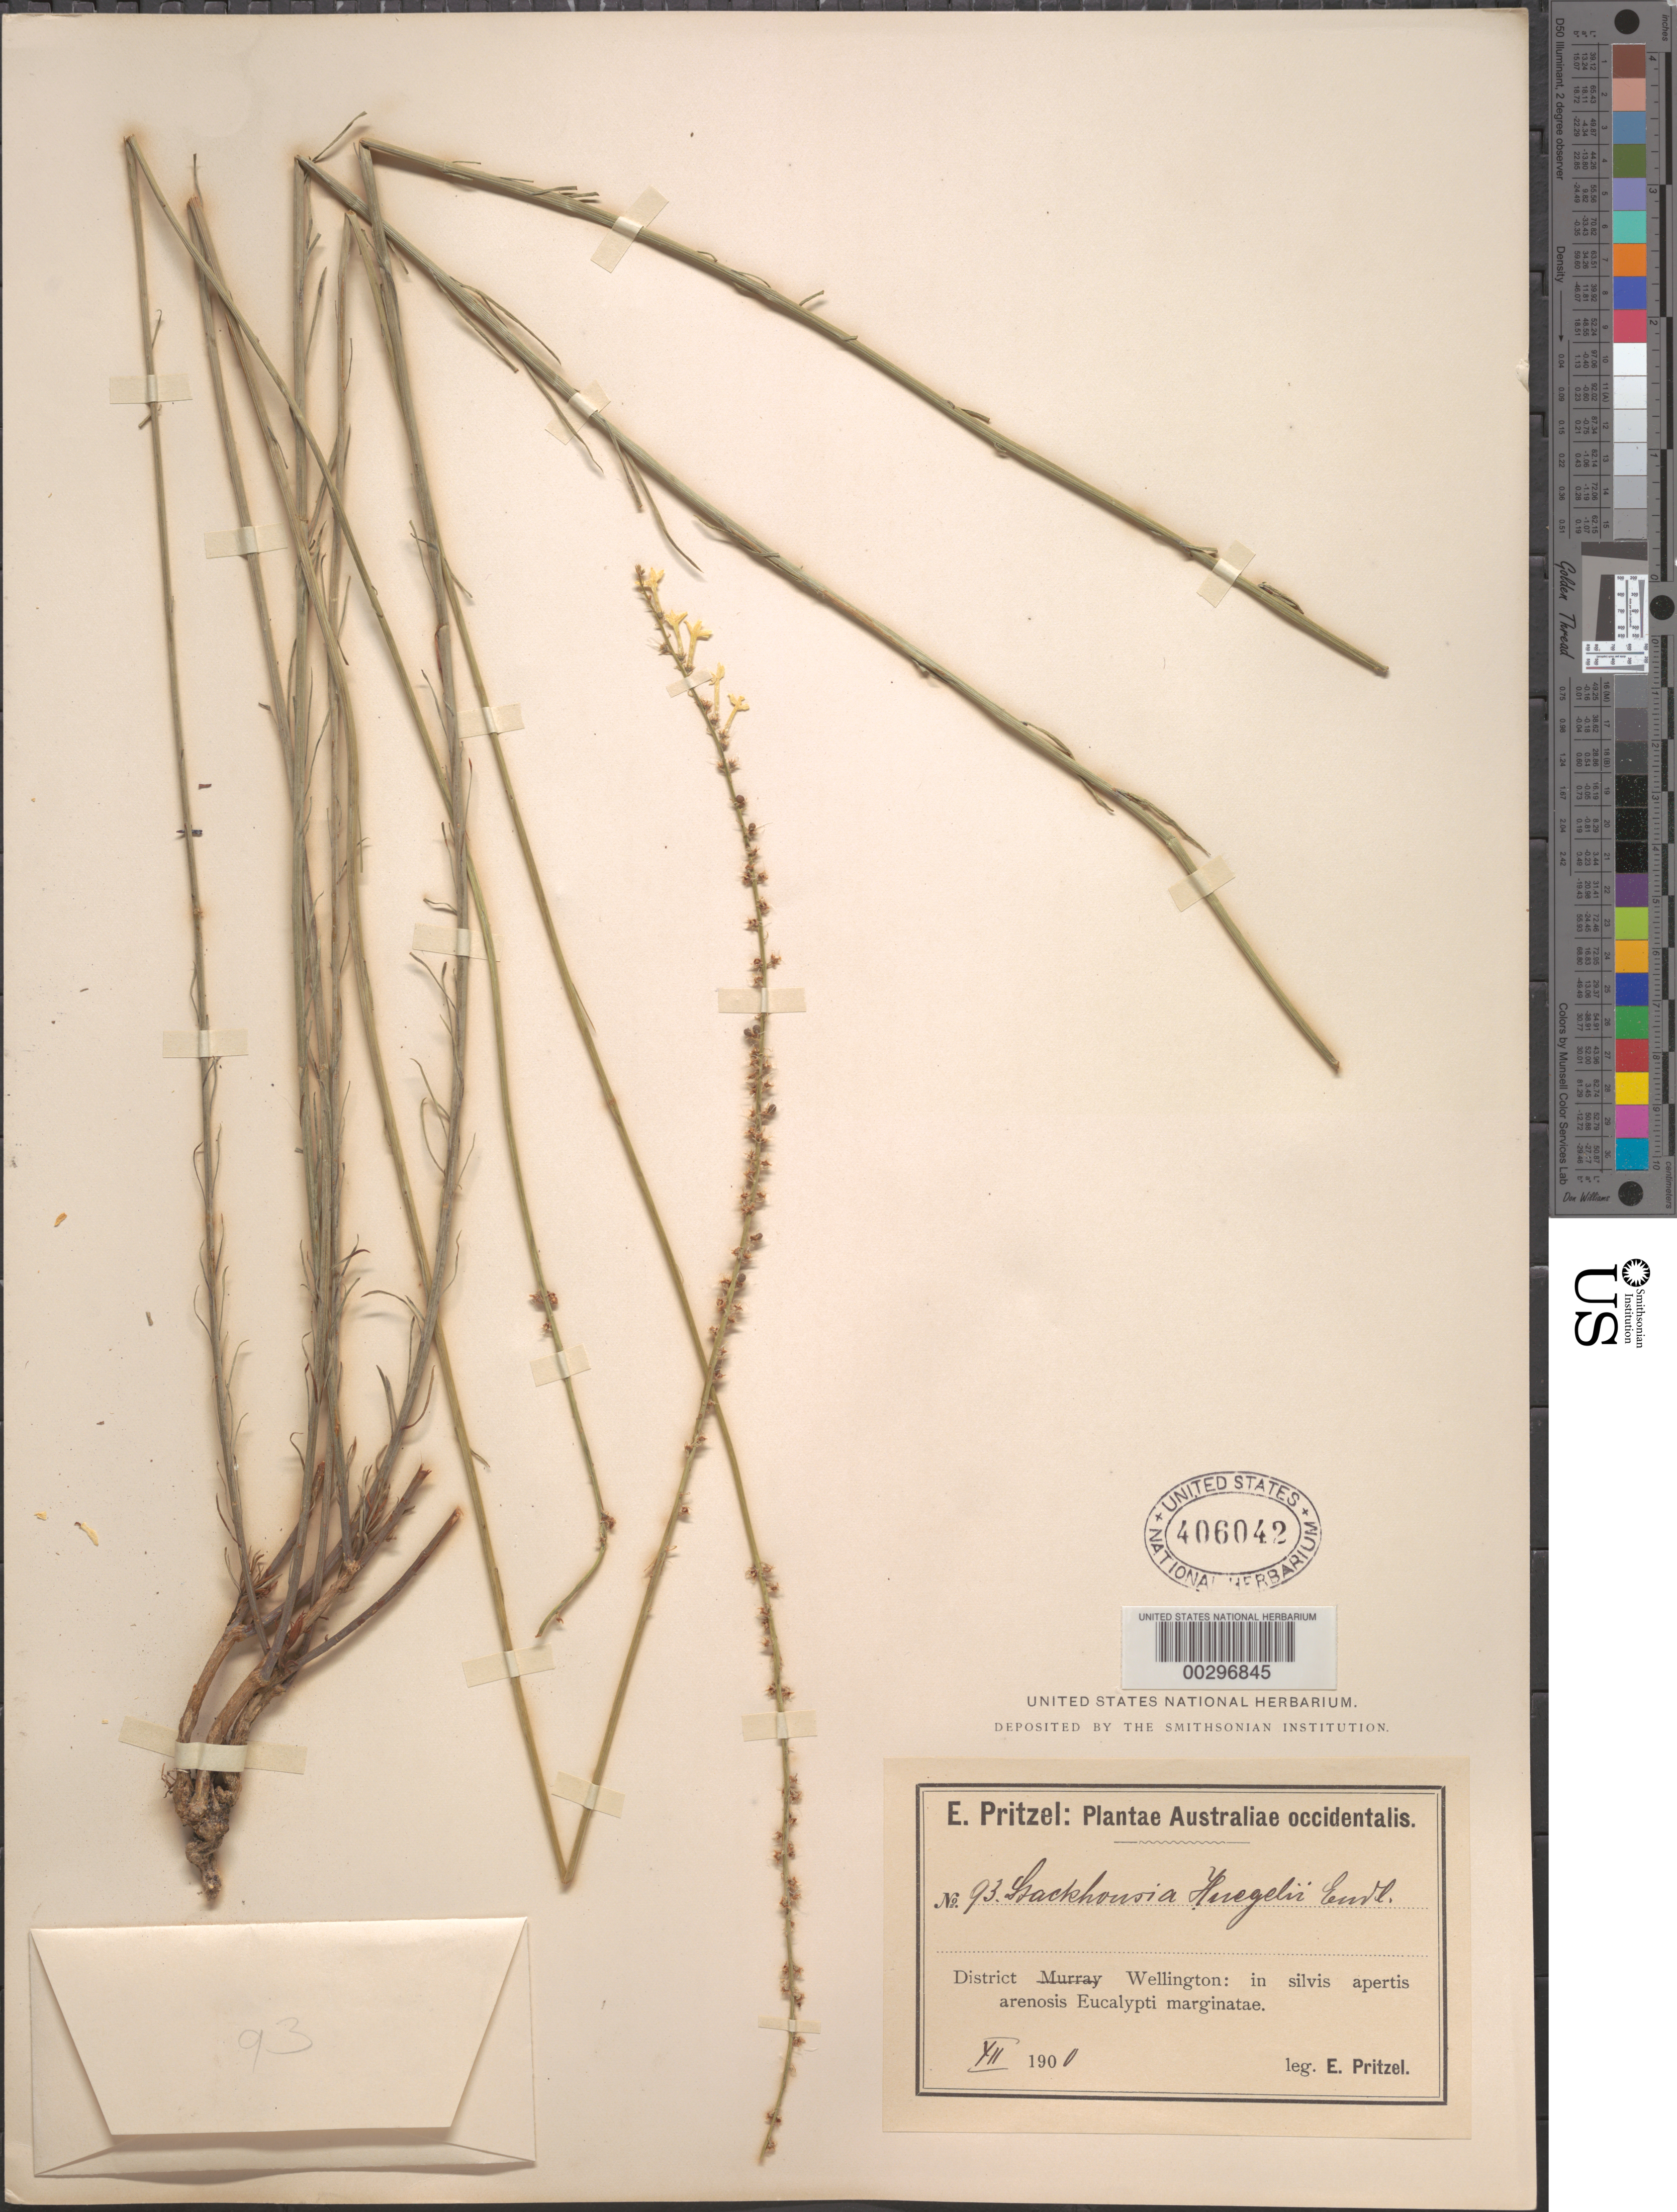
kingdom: Plantae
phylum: Tracheophyta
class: Magnoliopsida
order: Celastrales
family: Celastraceae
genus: Stackhousia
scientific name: Stackhousia huegelii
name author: Endl.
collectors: E. G. Pritzel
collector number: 93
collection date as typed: Dec 1900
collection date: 1900-12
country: Australia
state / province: Western Australia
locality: Wellington dist.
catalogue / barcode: US 406042